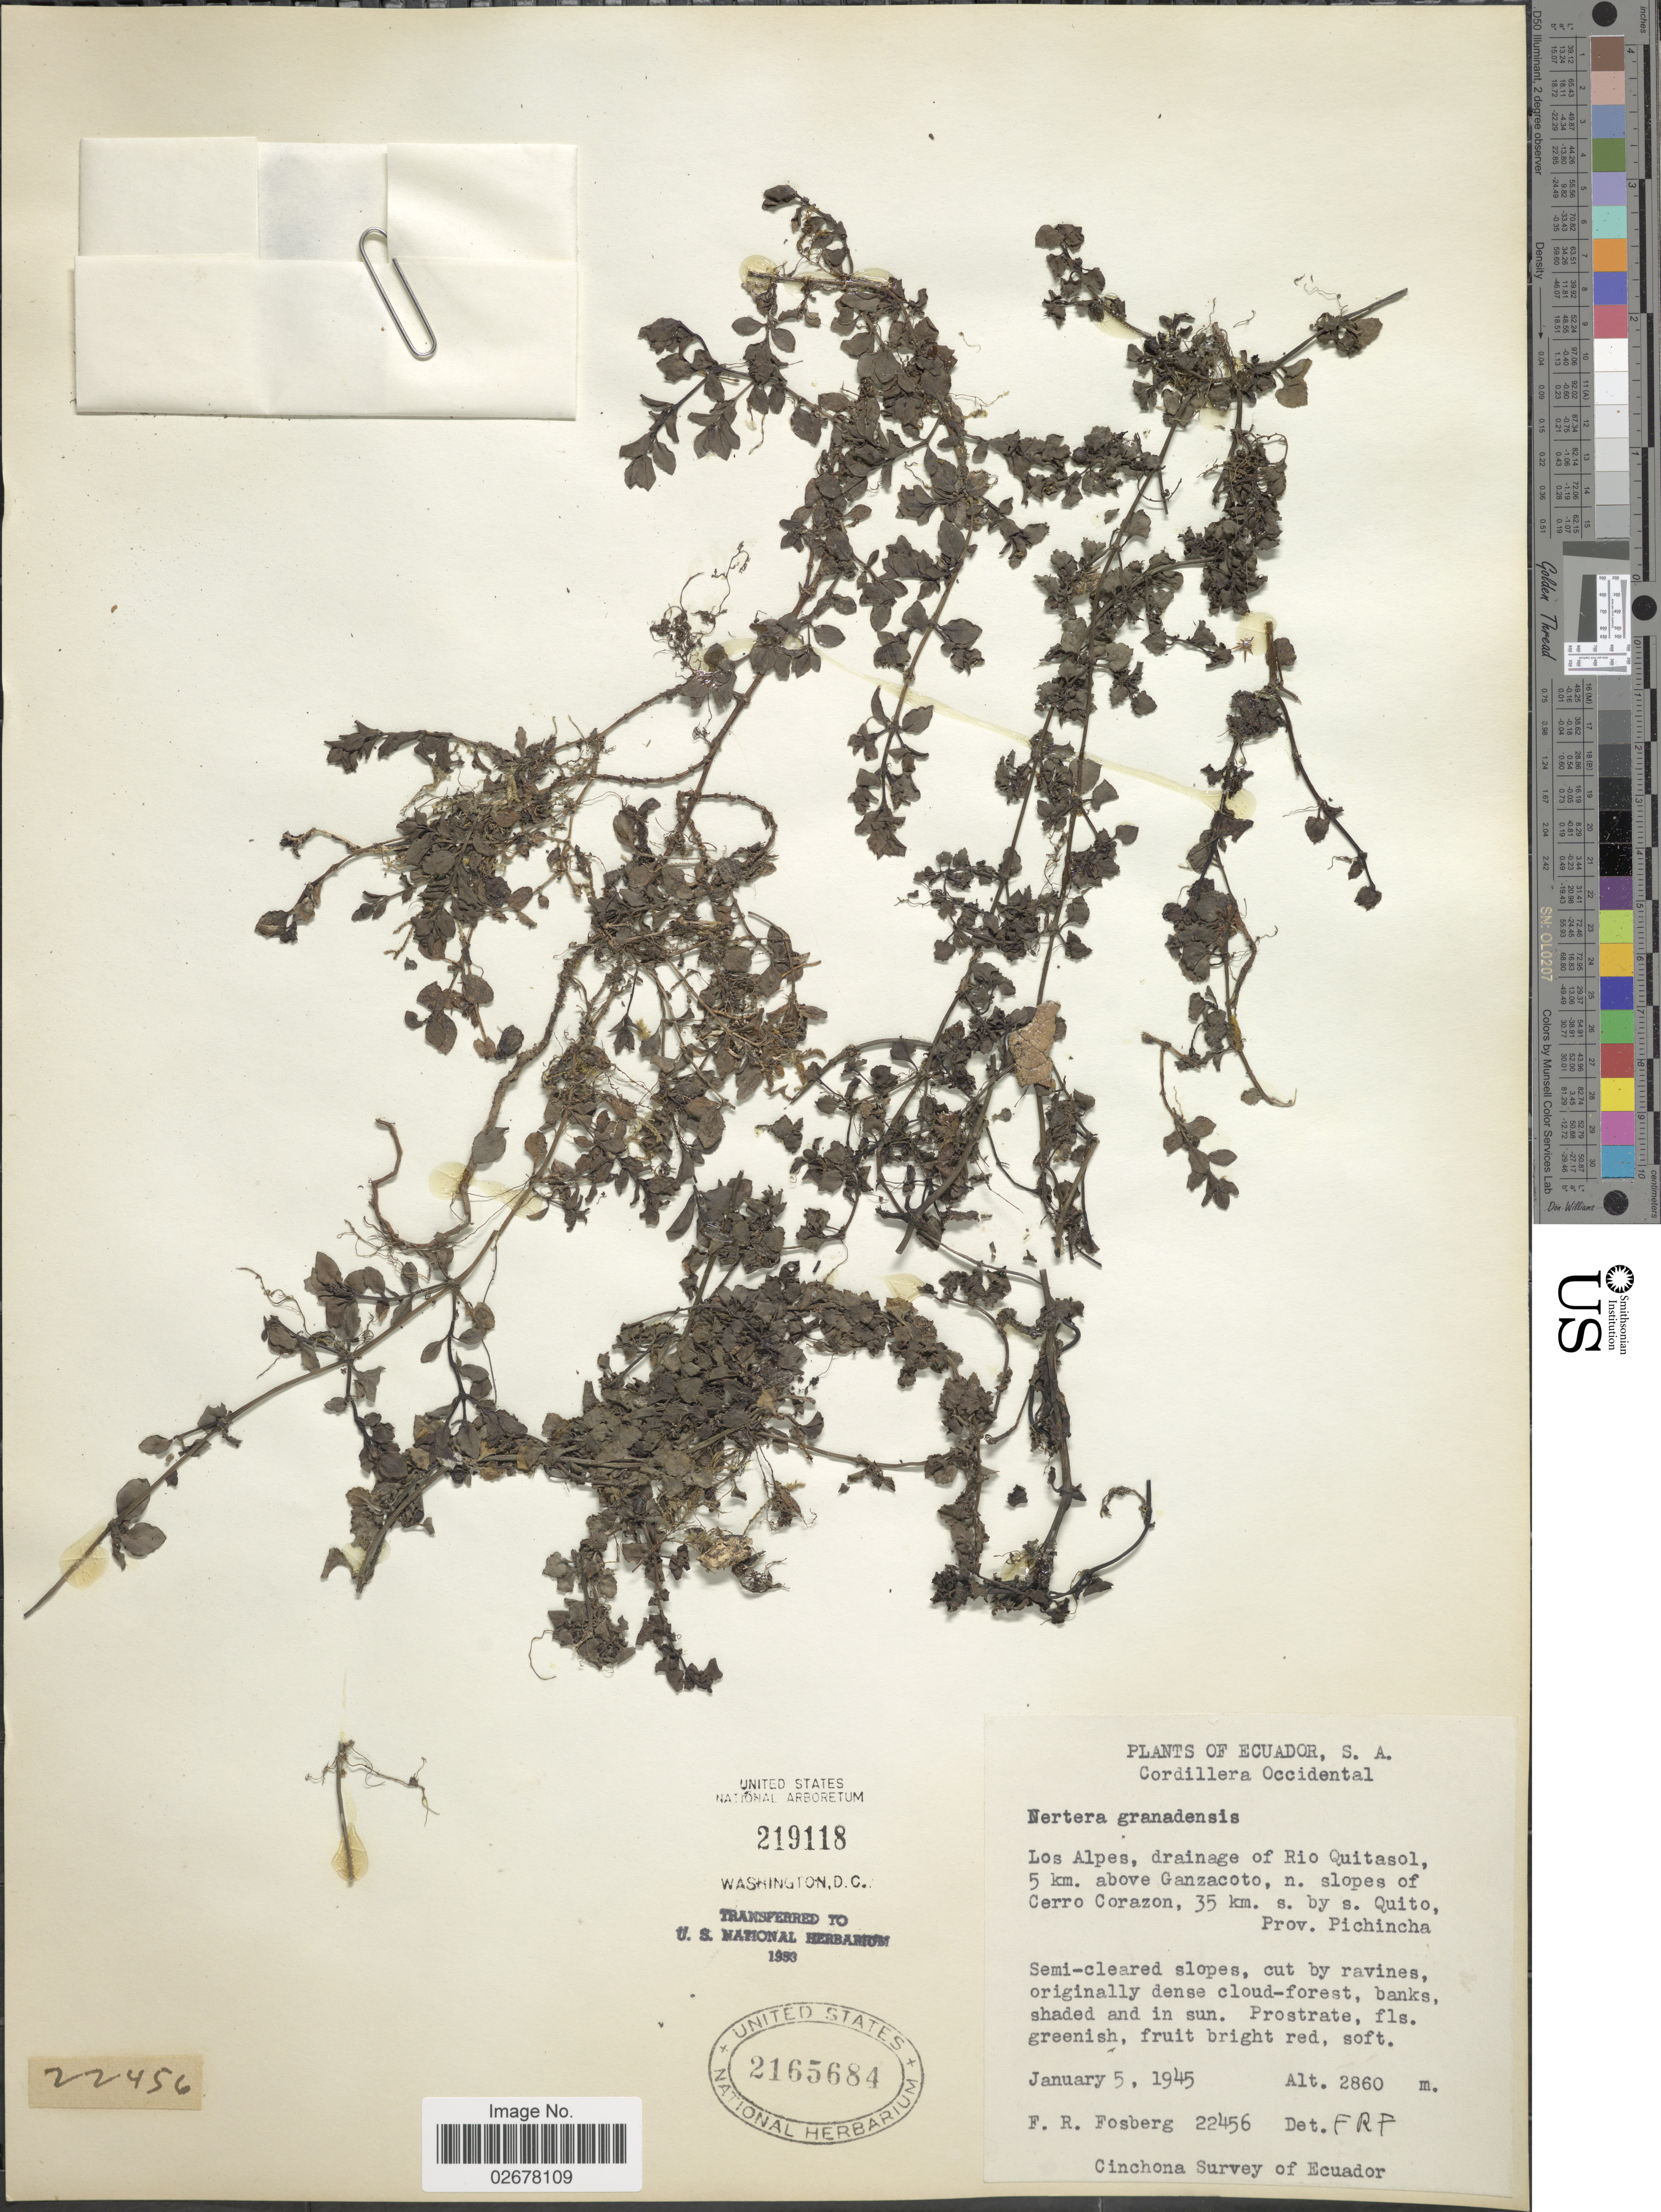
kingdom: Plantae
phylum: Tracheophyta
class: Magnoliopsida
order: Gentianales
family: Rubiaceae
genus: Nertera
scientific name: Nertera depressa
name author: Banks & Sol. ex Gaertn.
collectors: F. R. Fosberg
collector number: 22456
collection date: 1945-01-05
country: Ecuador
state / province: Pichincha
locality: Cordillera Occidental, Los Alpes, drainage of Rio Quitasol, 5 km above Ganzacoto, n slopes of Cerro Corazon, 35 km s. by s. Quito, Semi-cleared slopes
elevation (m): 2860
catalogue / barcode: US 2165684